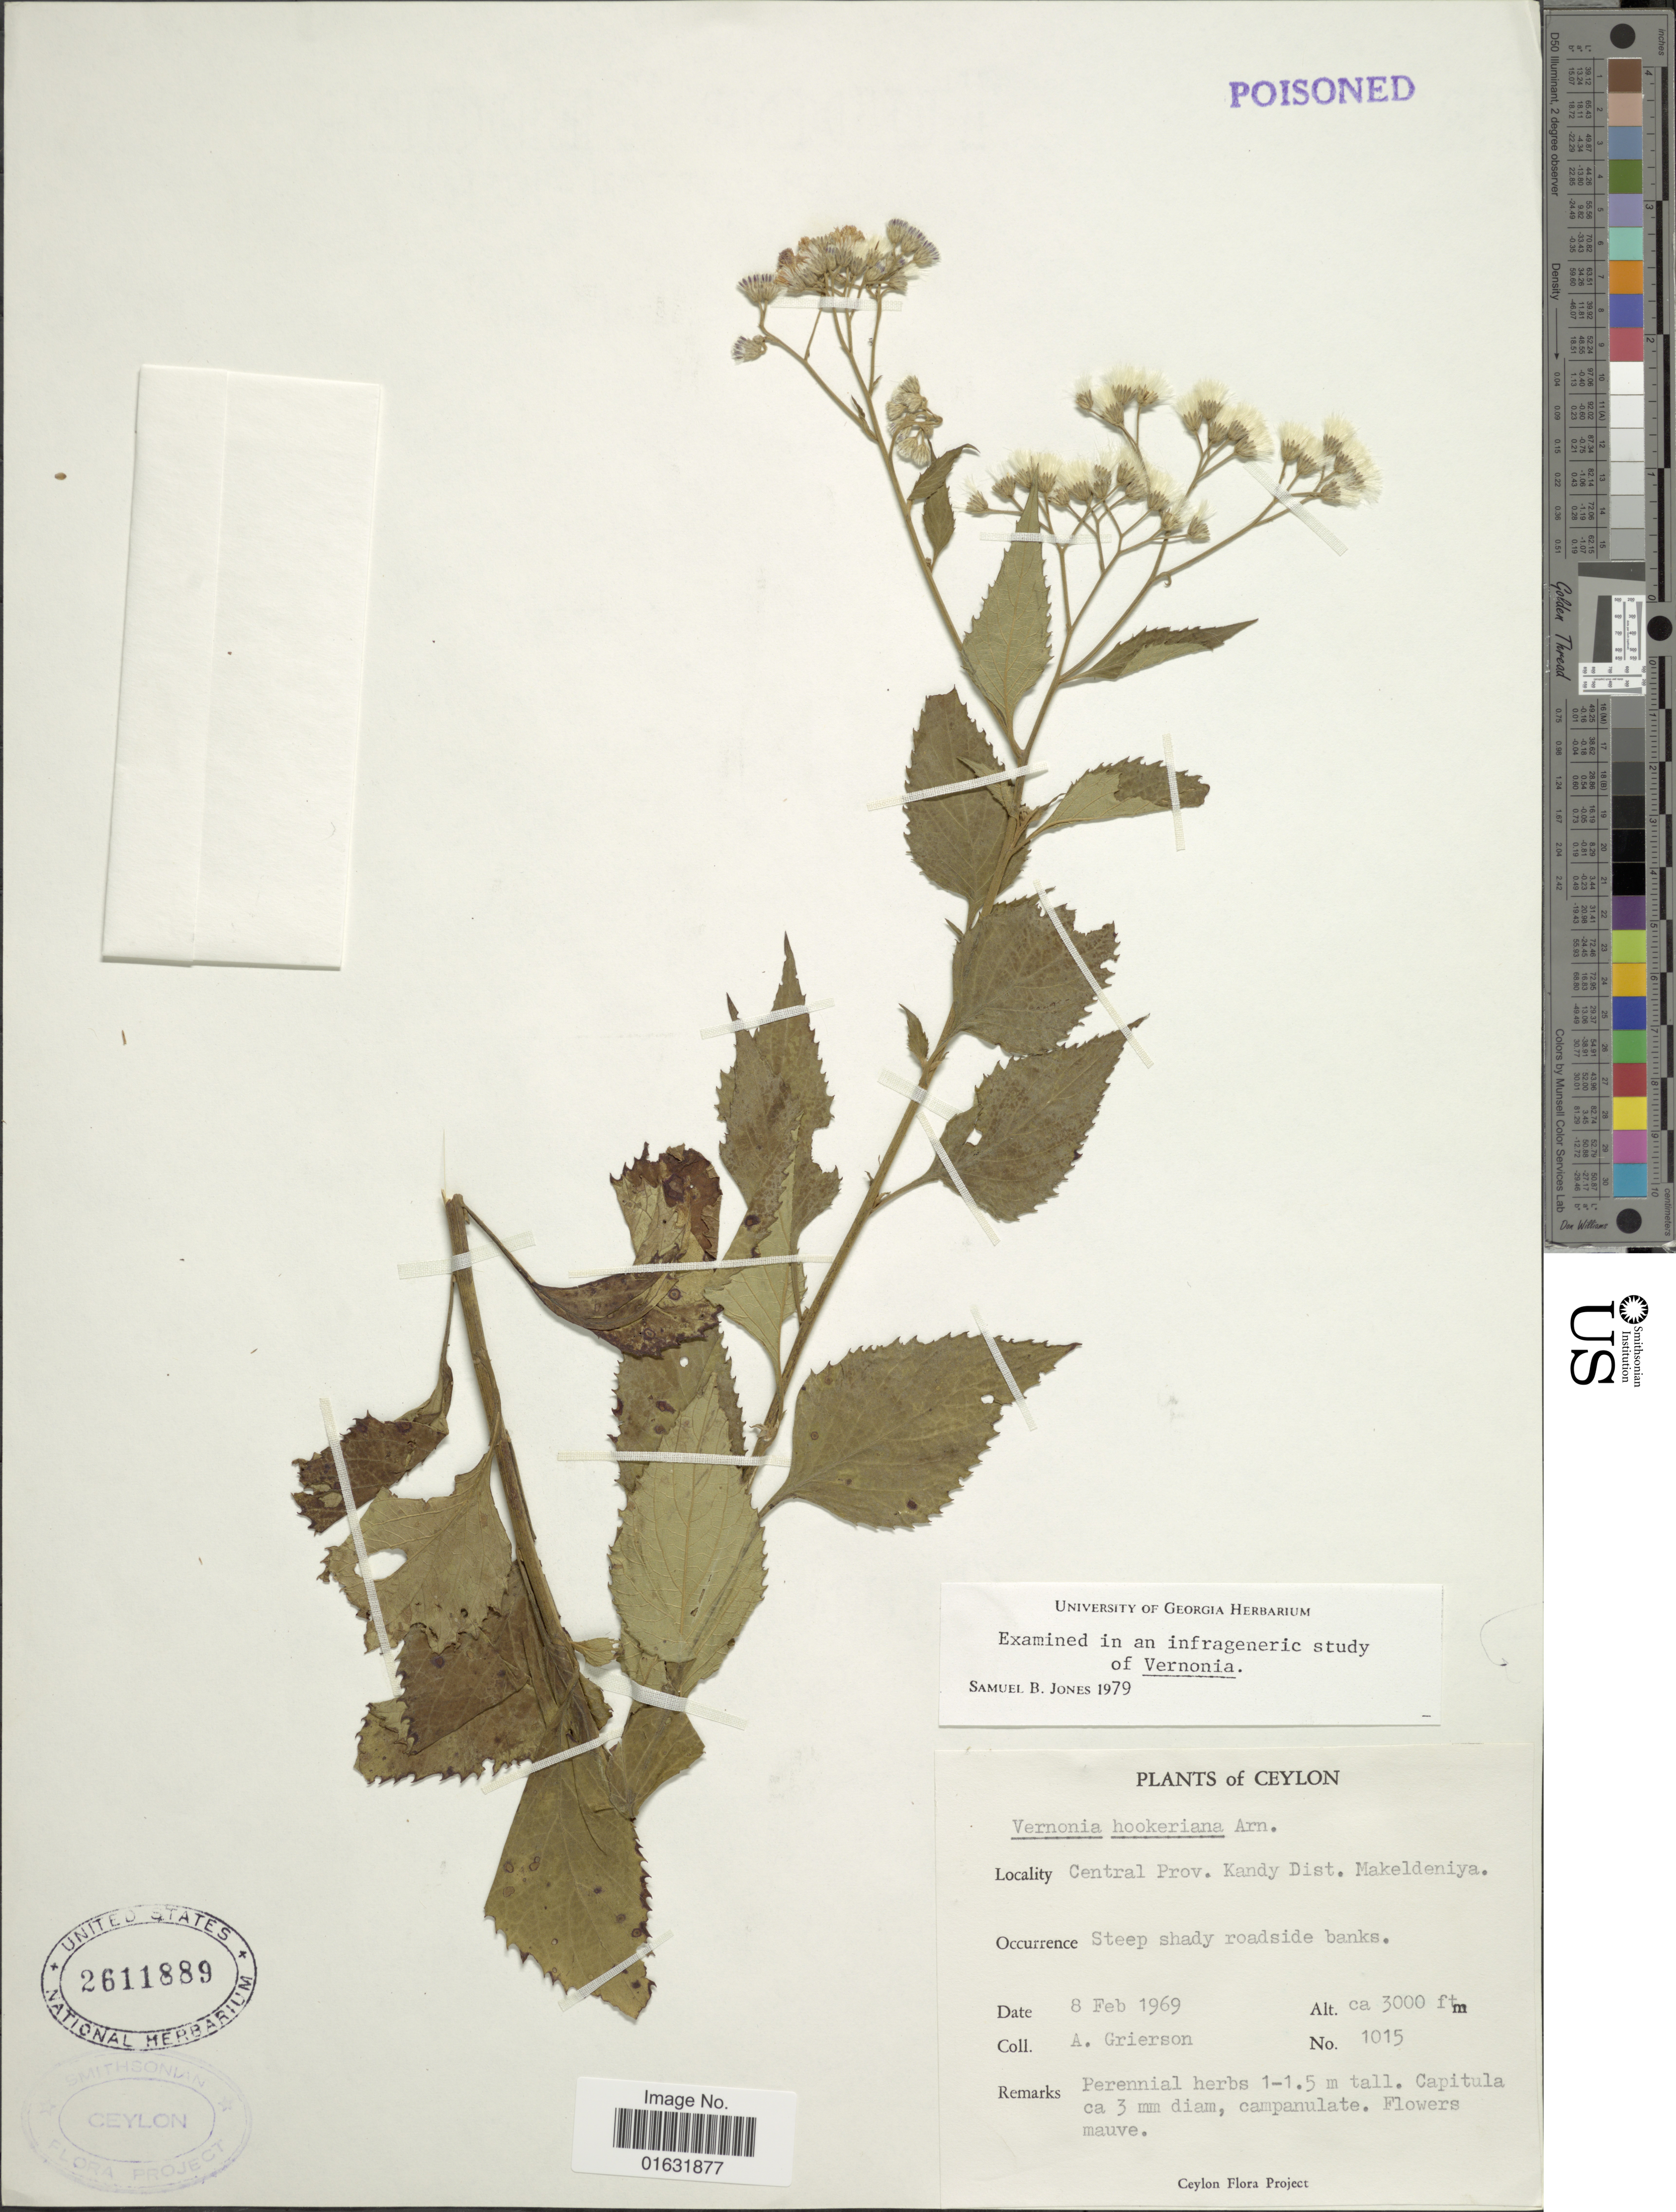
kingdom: Plantae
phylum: Tracheophyta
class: Magnoliopsida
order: Asterales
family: Asteraceae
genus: Cyanthillium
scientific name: Cyanthillium hookerianum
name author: (Arn.) H. Rob.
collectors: A. Grierson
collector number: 1015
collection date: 1969-02-08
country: Sri Lanka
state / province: Central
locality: Prov. Kandy Dist. Makeldeniya, Ceylon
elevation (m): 914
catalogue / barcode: US 2611889